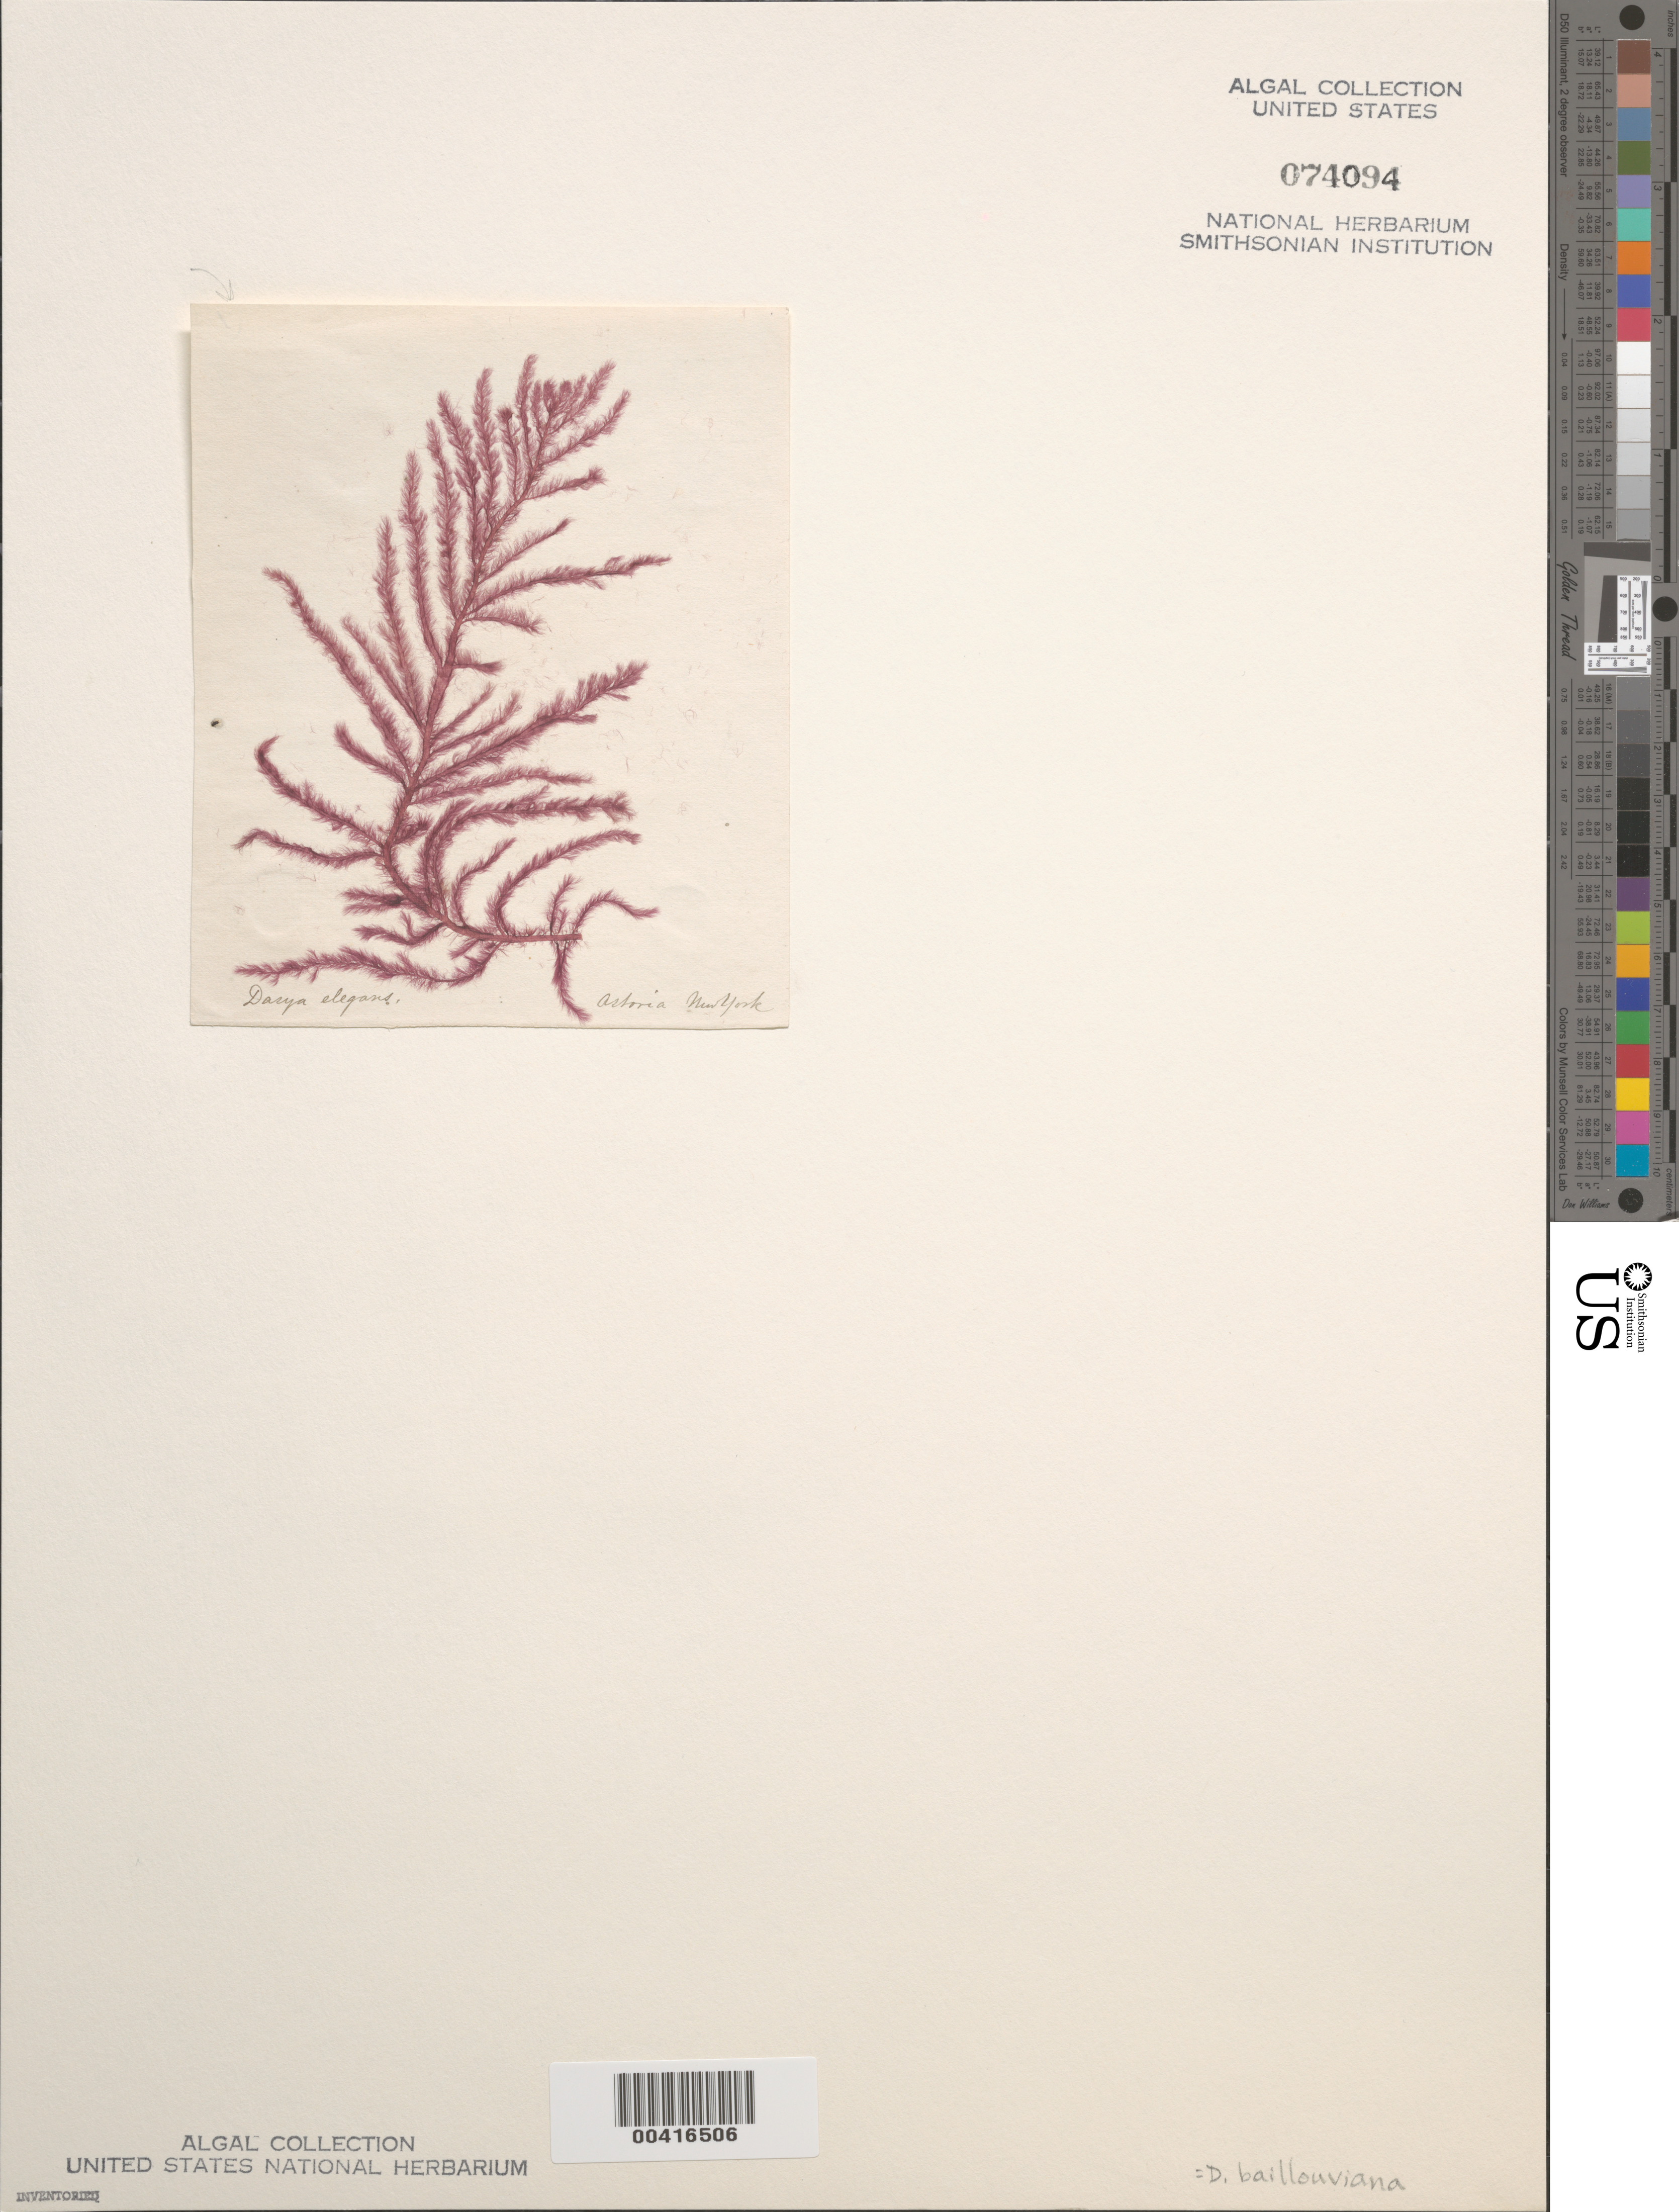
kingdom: Plantae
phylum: Rhodophyta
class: Florideophyceae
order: Ceramiales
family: Dasyaceae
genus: Dasya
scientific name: Dasya pedicellata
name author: (C. Agardh) C. Agardh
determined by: Algae name updating Project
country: United States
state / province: New York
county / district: Queens County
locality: Astoria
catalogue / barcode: US 74094